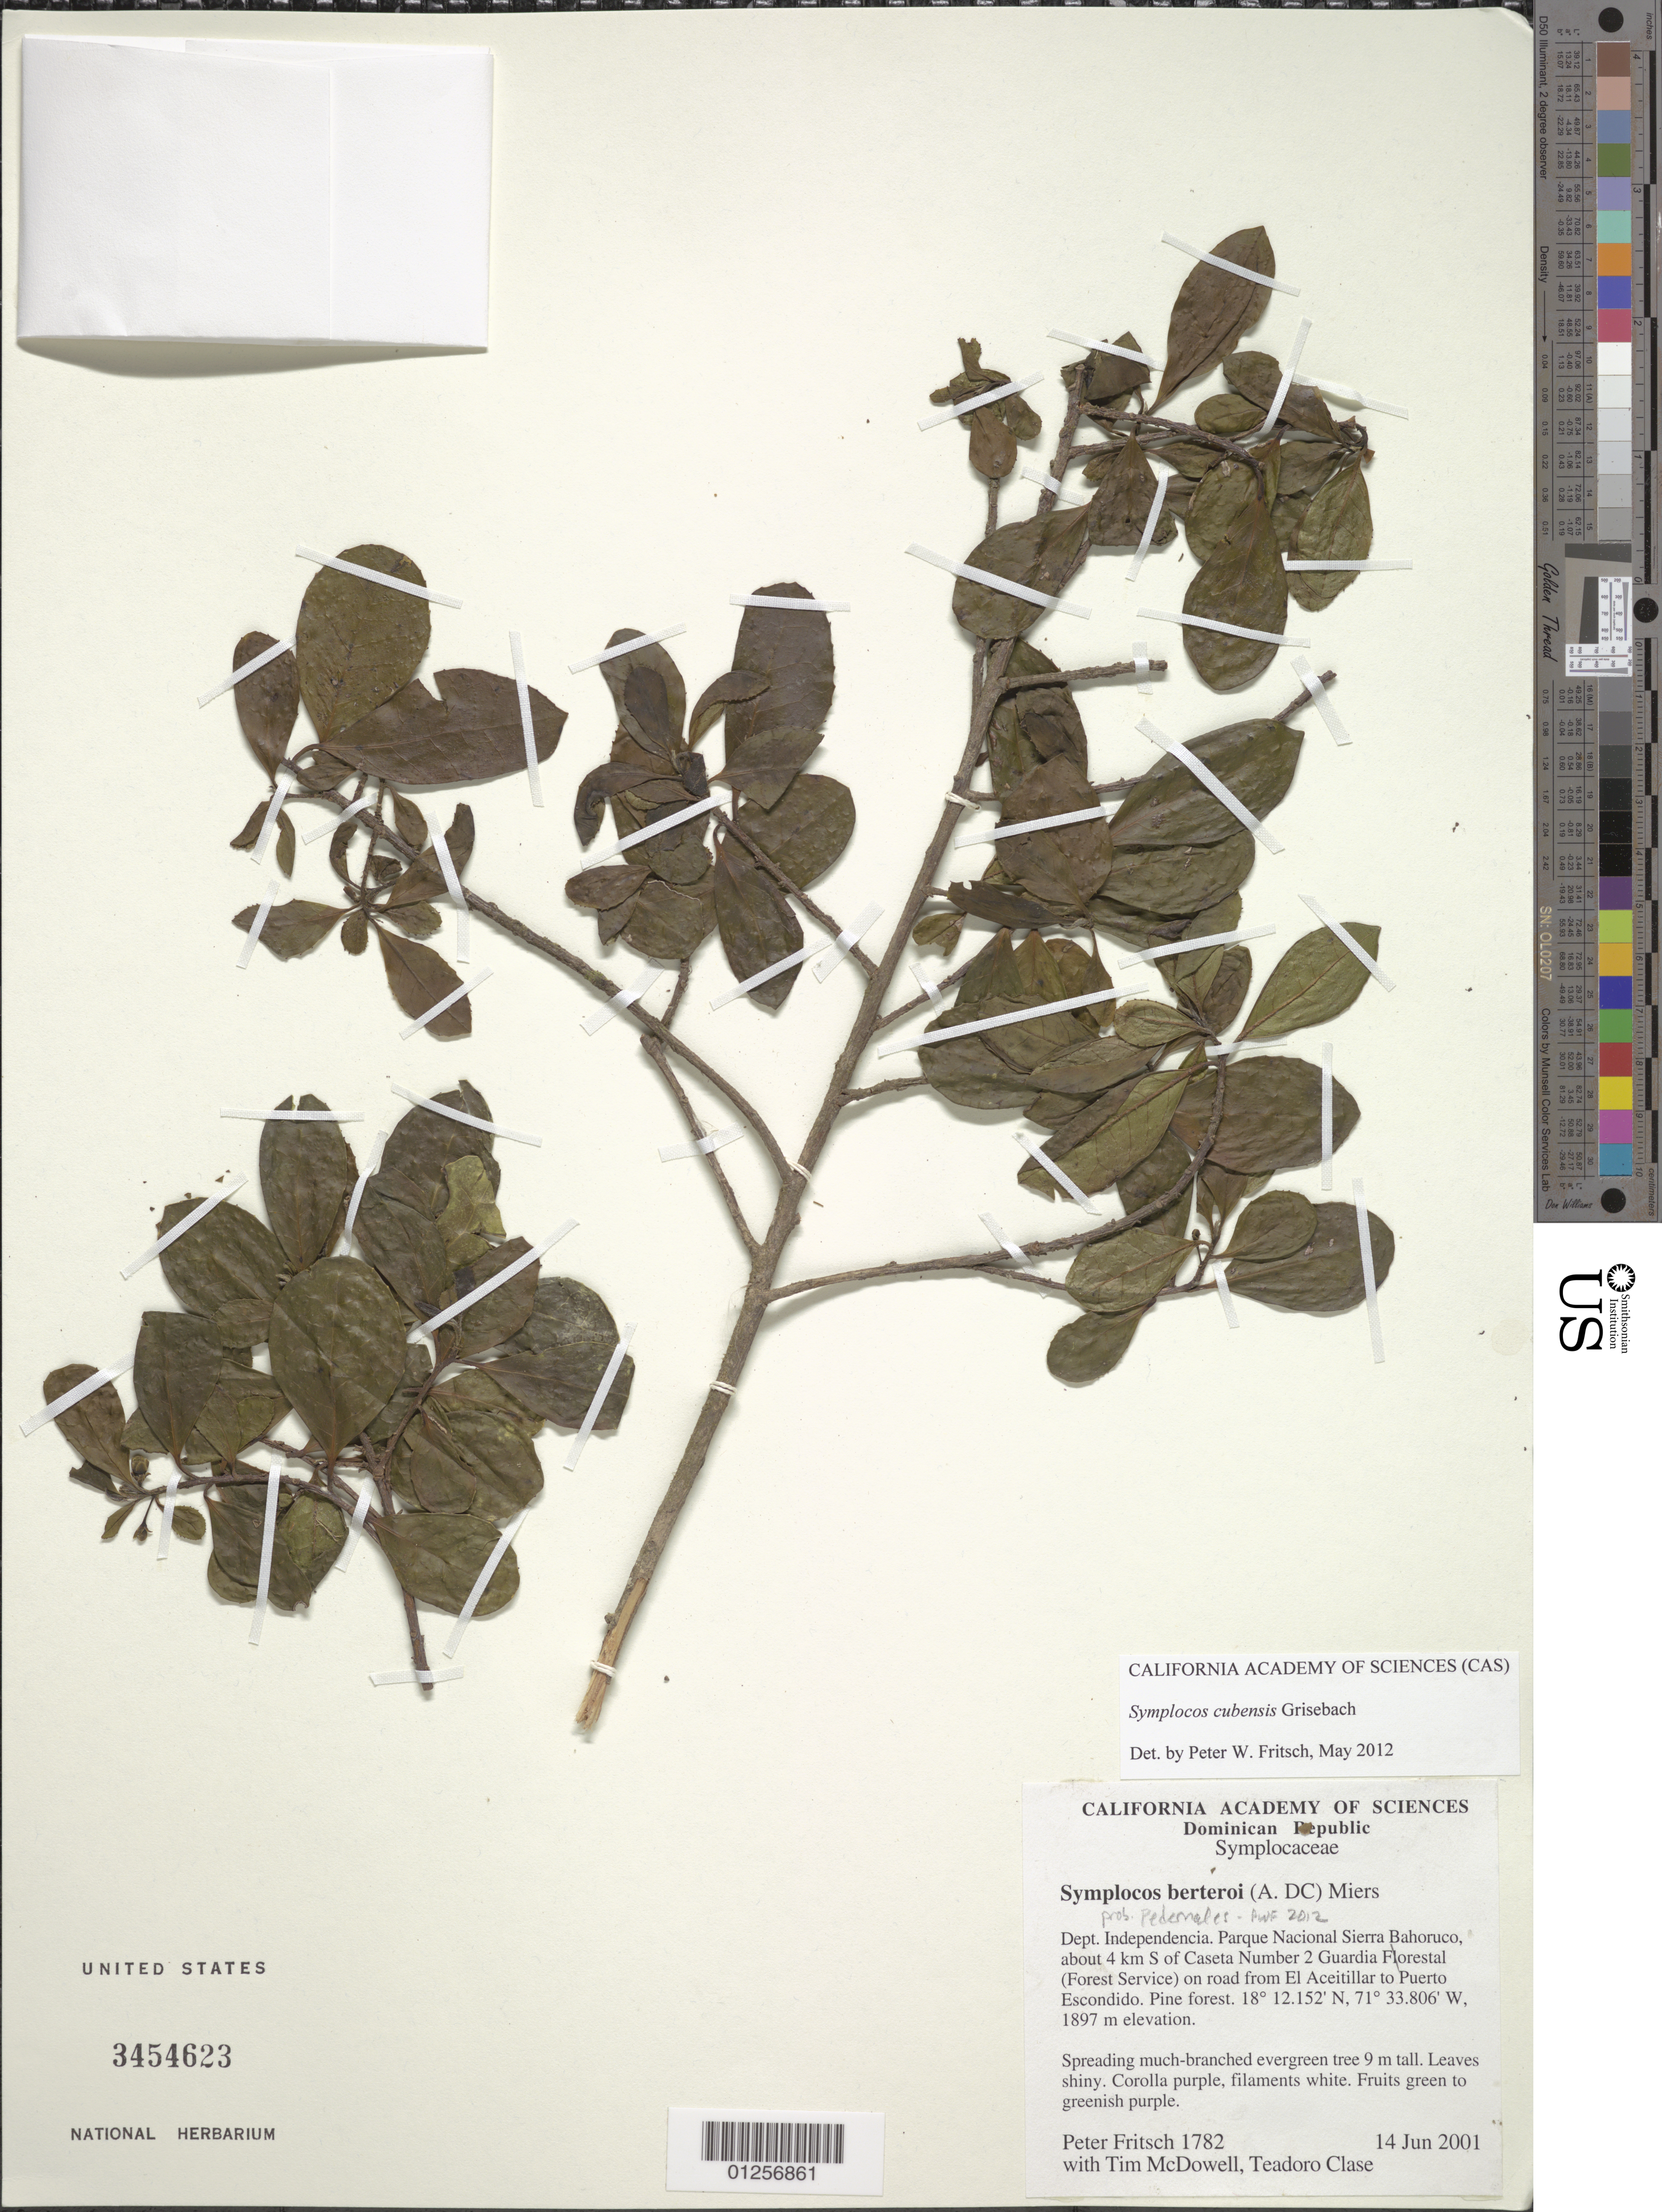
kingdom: Plantae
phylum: Tracheophyta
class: Magnoliopsida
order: Ericales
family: Symplocaceae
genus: Symplocos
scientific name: Symplocos cubensis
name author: Griseb.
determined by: Fritsch, Peter W.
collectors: P. W. Fritsch, T. McDowell & T. Clase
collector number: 1782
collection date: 2001-06-14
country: Dominican Republic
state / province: Independencia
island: Hispaniola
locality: Parque Nacional Sierra Bahoruco, about 4 km S of Caseta Number 2 Guardia Forestal (Forest Service) on road from El Aceitillar to Puerto Escondido.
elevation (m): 1897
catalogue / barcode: US 3454623